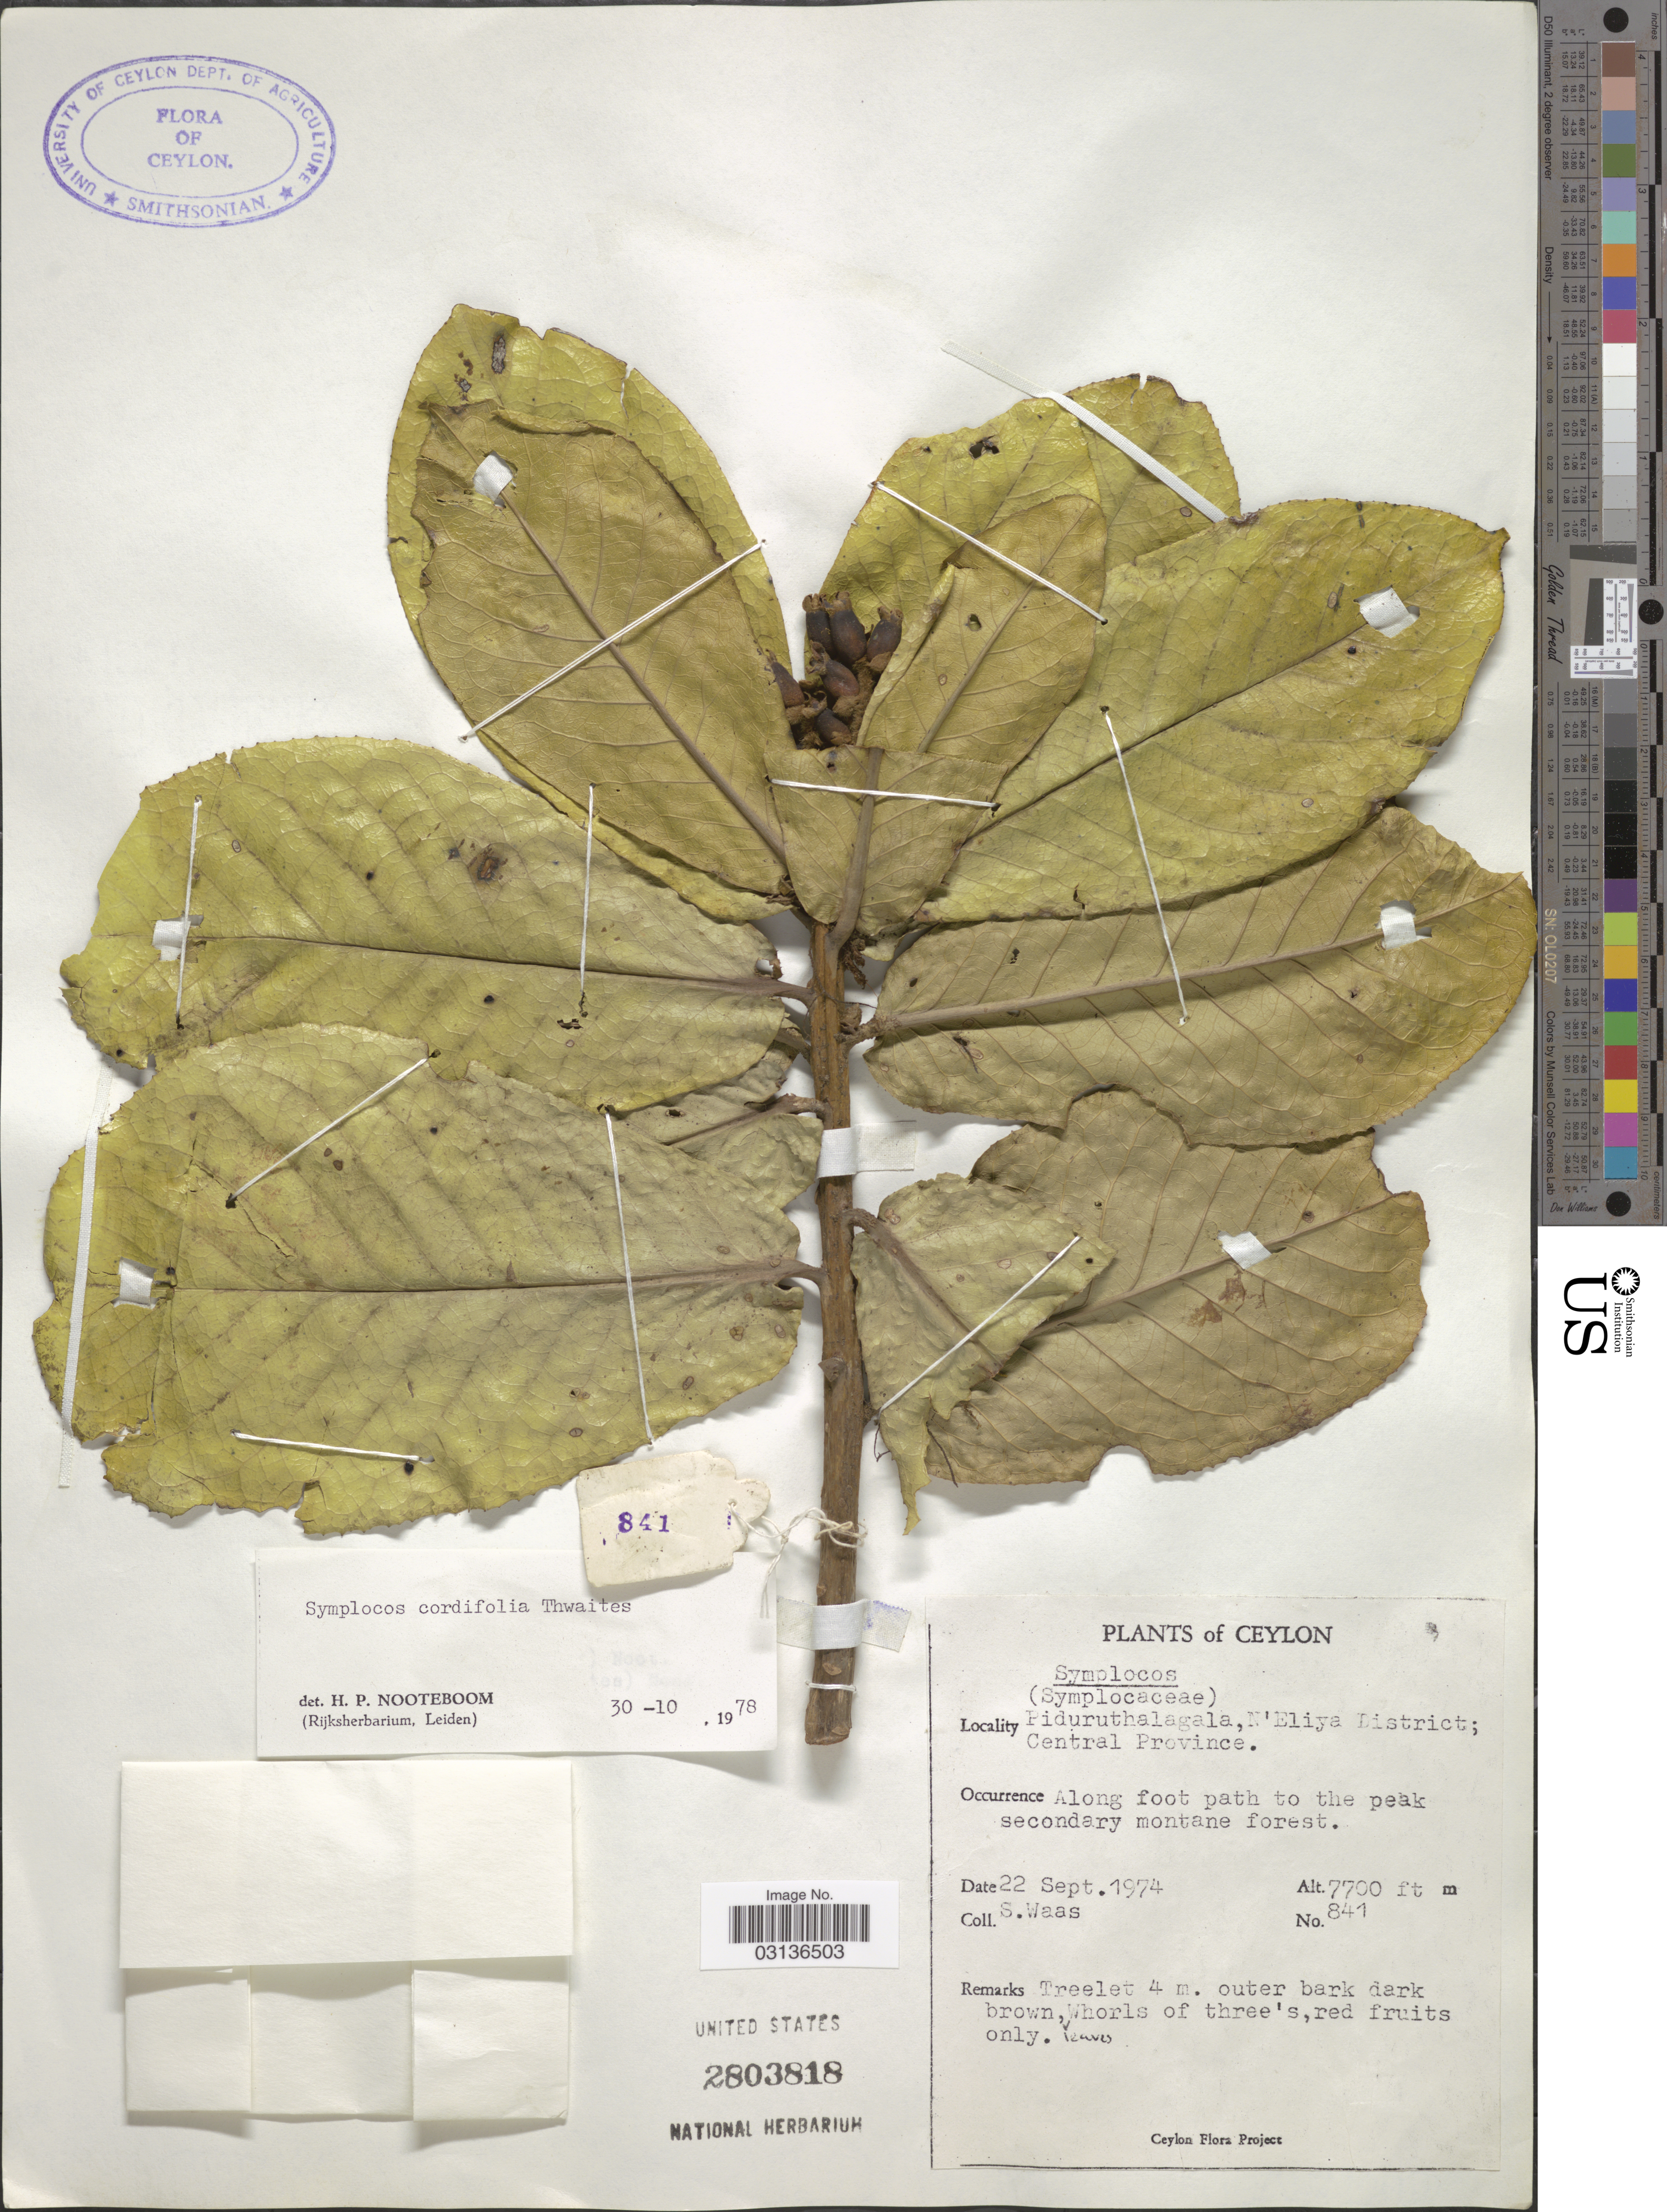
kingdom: Plantae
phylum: Tracheophyta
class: Magnoliopsida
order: Ericales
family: Symplocaceae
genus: Symplocos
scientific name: Symplocos cordifolia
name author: Thwaites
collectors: S. Waas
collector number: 841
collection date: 1974-09-22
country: Sri Lanka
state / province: Central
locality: Ceylon. Piduruthalagala, N'Eliya District.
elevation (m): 2347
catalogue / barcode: US 2803818